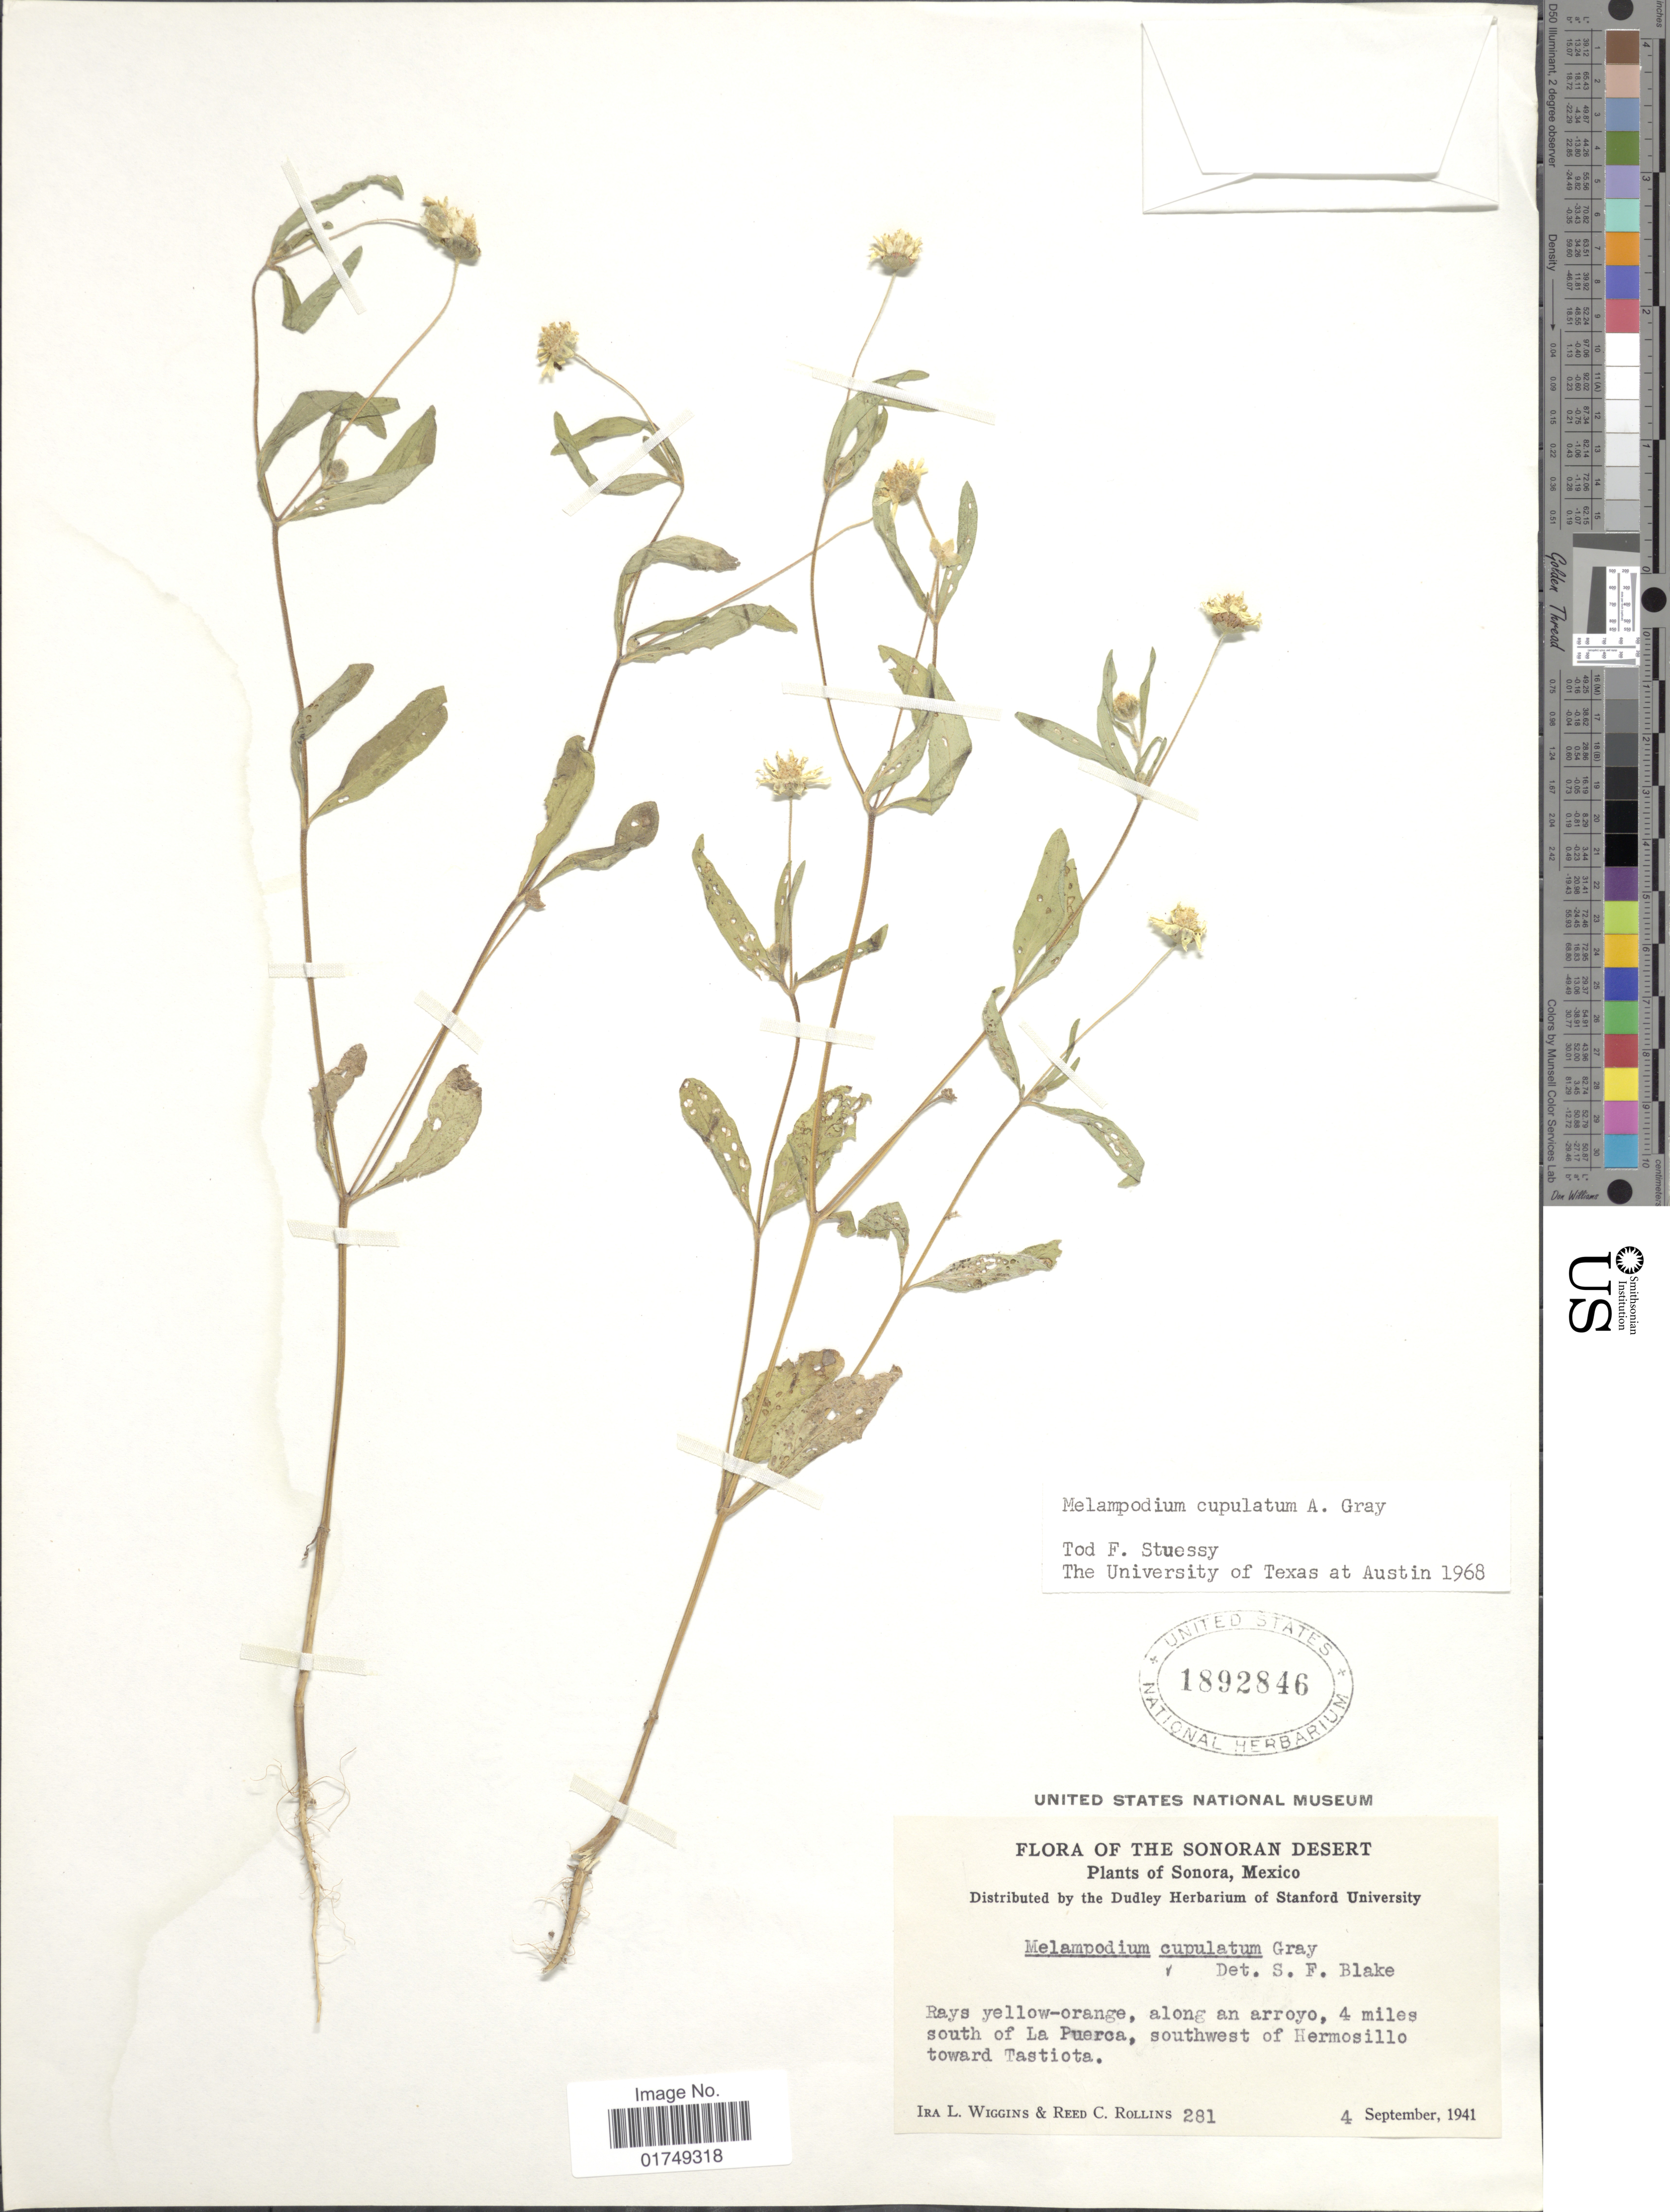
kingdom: Plantae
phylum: Tracheophyta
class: Magnoliopsida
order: Asterales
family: Asteraceae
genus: Melampodium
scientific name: Melampodium cupulatum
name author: A. Gray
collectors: I. L. Wiggins & R. C. Rollins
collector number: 281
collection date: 1941-09-04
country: Mexico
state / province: Sonora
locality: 4 miles south of La Puerca, southwest of Hermosillo toward Tastiota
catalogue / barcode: US 1892846